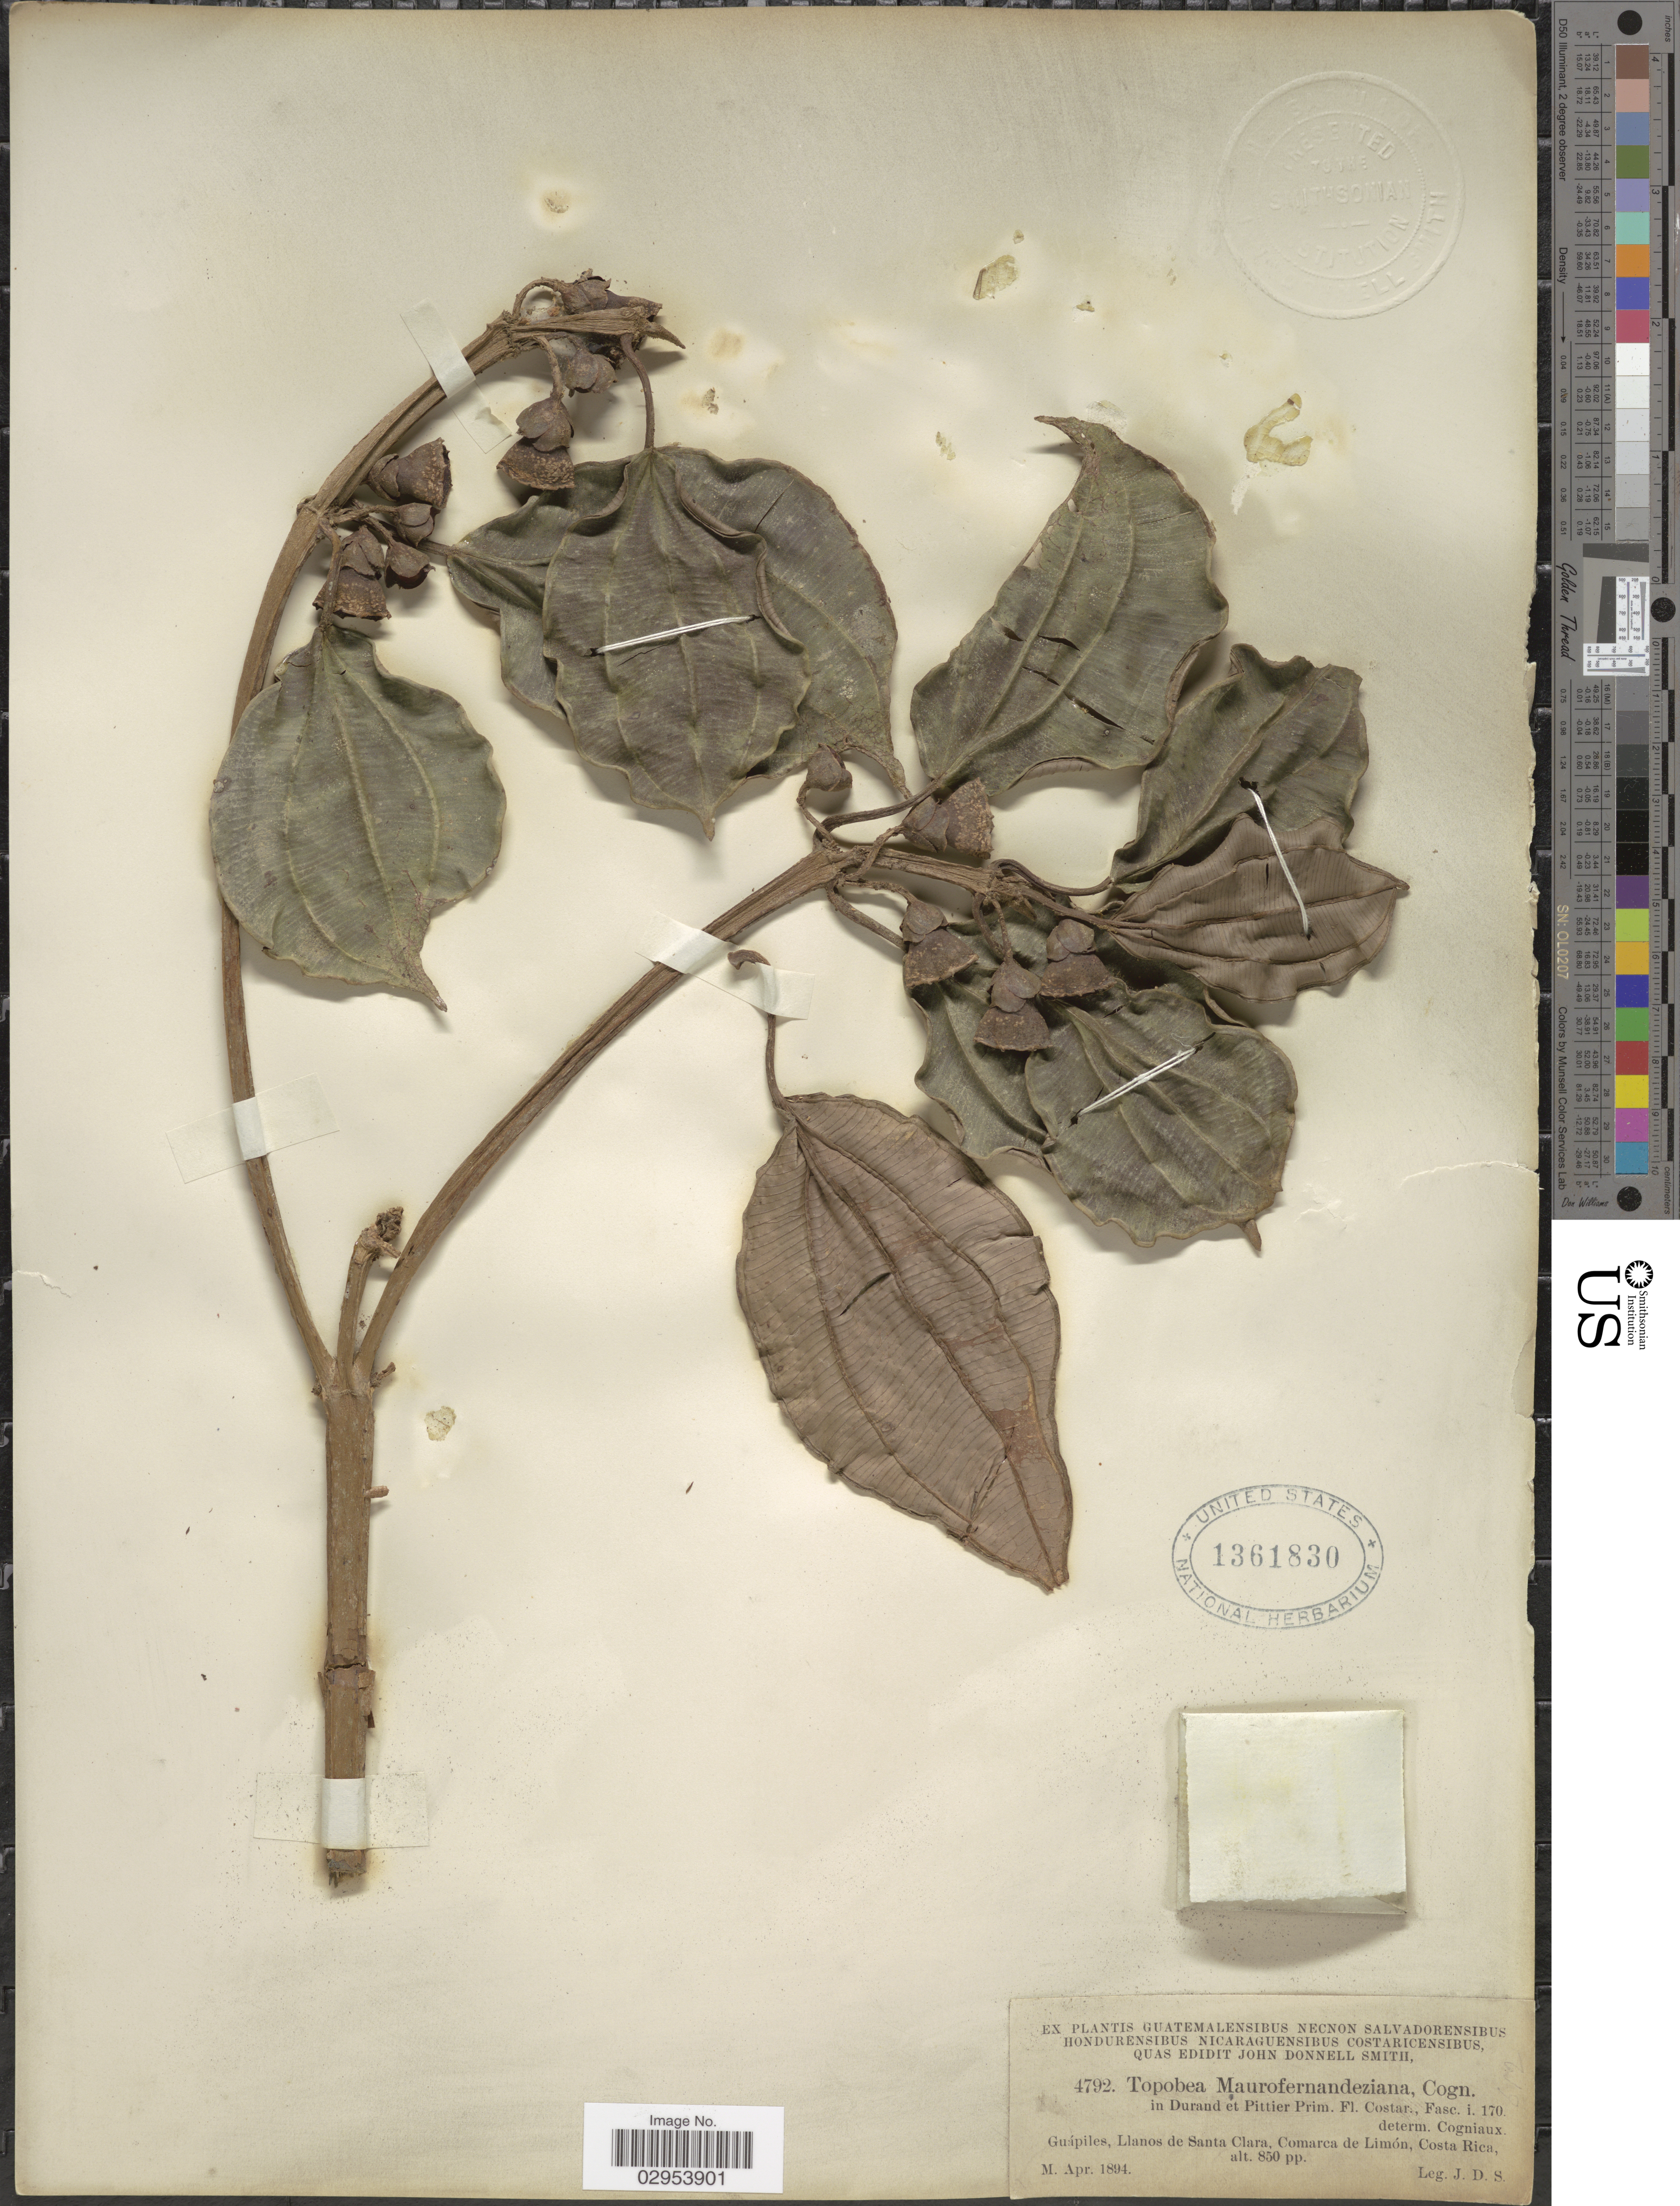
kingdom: Plantae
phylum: Tracheophyta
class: Magnoliopsida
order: Myrtales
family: Melastomataceae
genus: Topobea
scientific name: Topobea maurofernandeziana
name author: Cogn.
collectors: J. Donnell Smith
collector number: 4792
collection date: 1894-04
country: Costa Rica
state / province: Cartago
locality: Guápiles, Llanos de Santa Clara, Comarca de Limón.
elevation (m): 259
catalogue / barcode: US 1361830